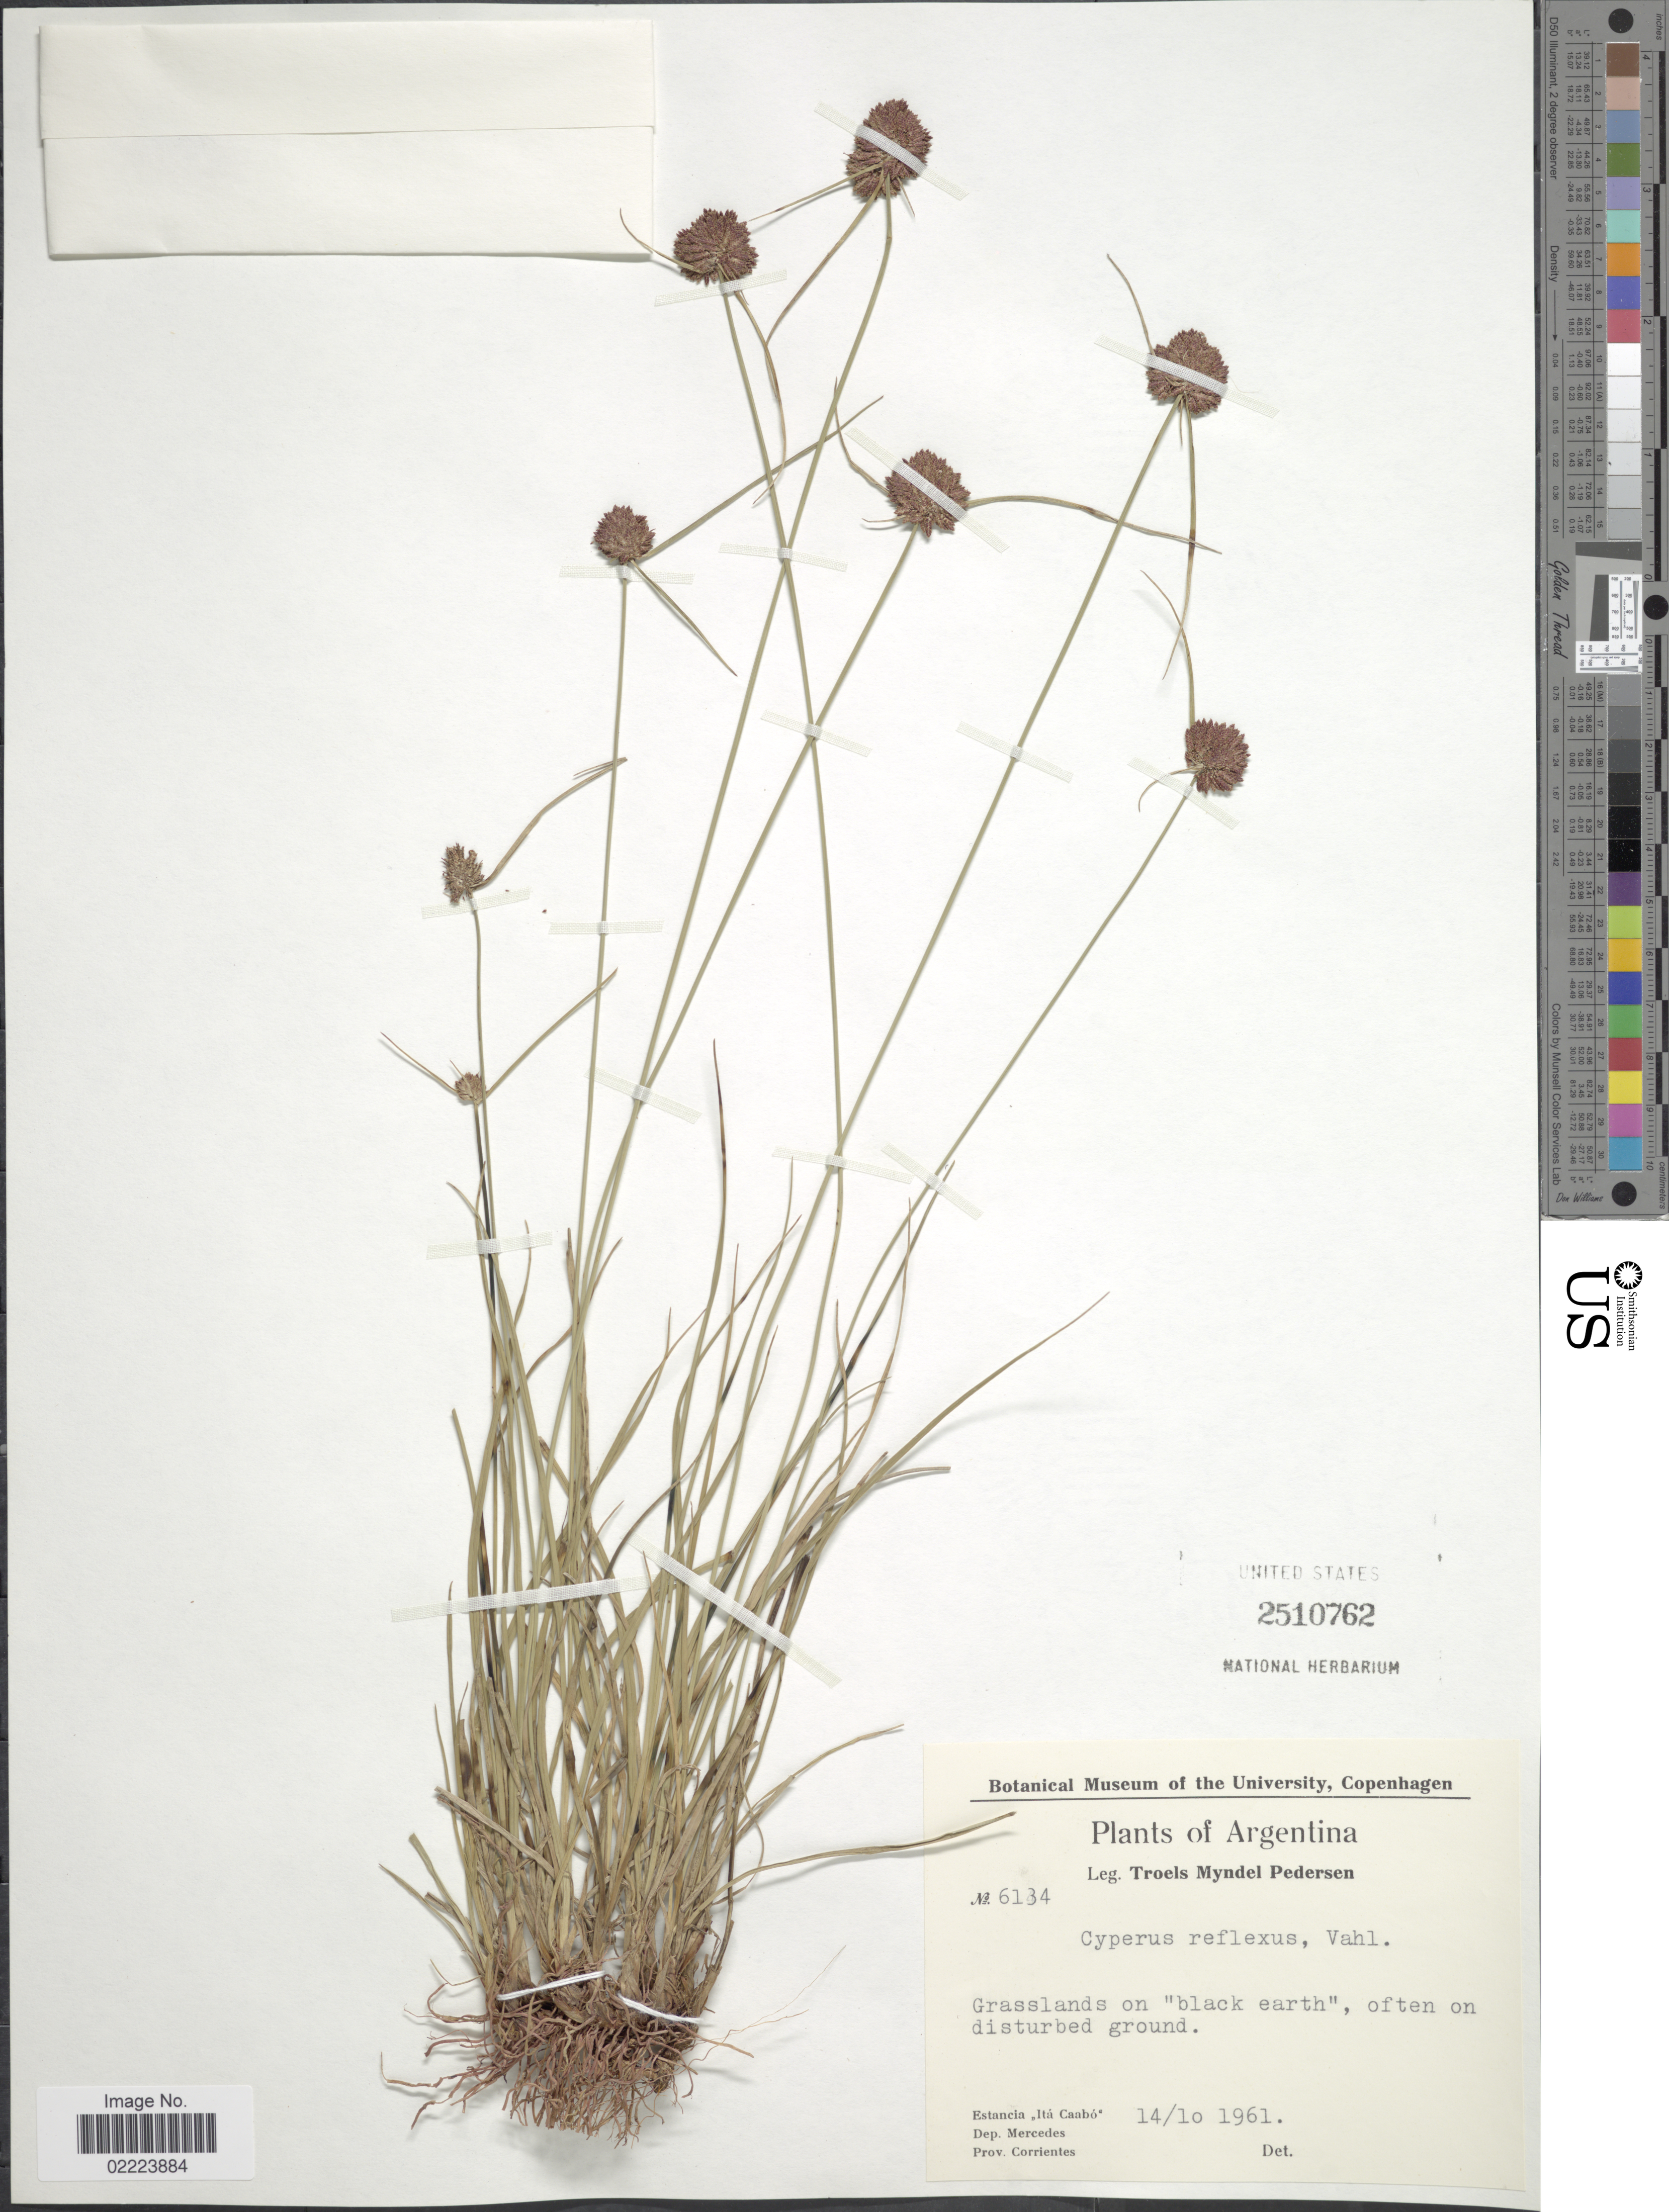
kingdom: Plantae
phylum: Tracheophyta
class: Liliopsida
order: Poales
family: Cyperaceae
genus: Cyperus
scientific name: Cyperus reflexus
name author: Vahl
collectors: T. Pederson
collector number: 6134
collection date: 1961-10-14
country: Argentina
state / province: Corrientes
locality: Estancia"Ita Caabo", Dep. Mercedes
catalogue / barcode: US 2510762